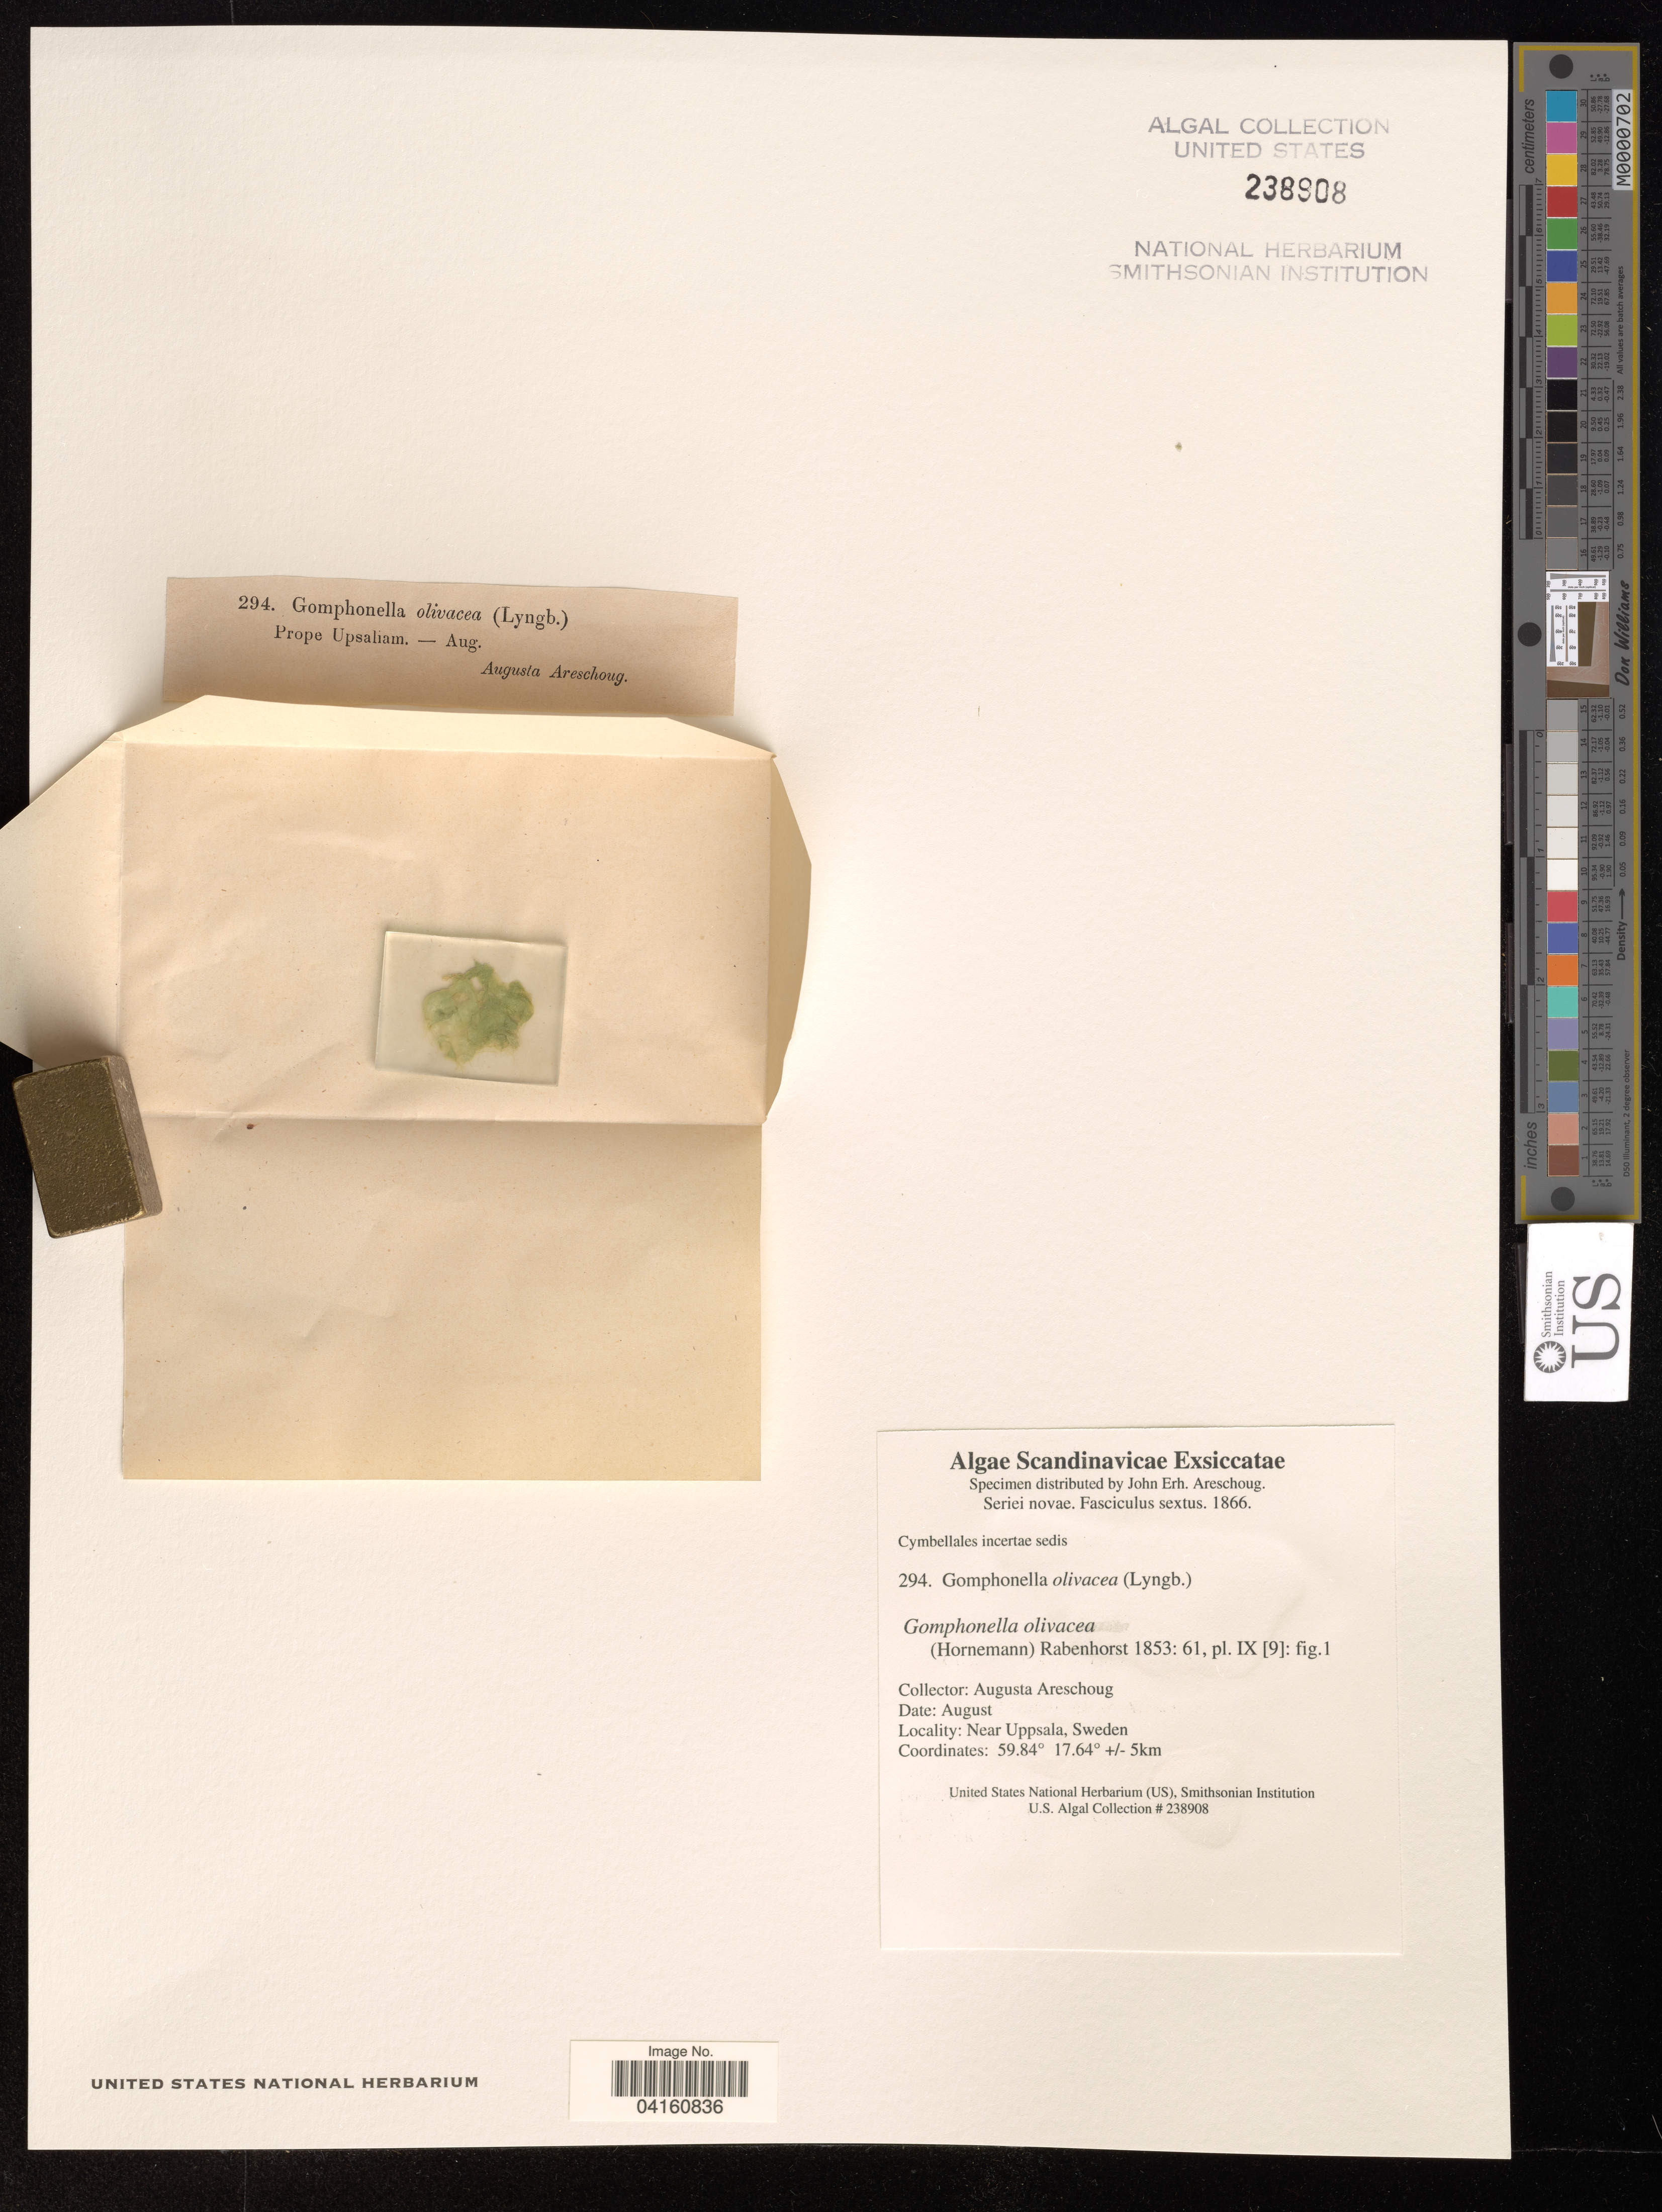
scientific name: Gomphonella olivacea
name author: (Hornemann) Rabenhorst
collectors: A. Areschoug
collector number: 294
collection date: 1866-08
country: Sweden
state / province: Uppsala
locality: Uppsala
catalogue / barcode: US 238908